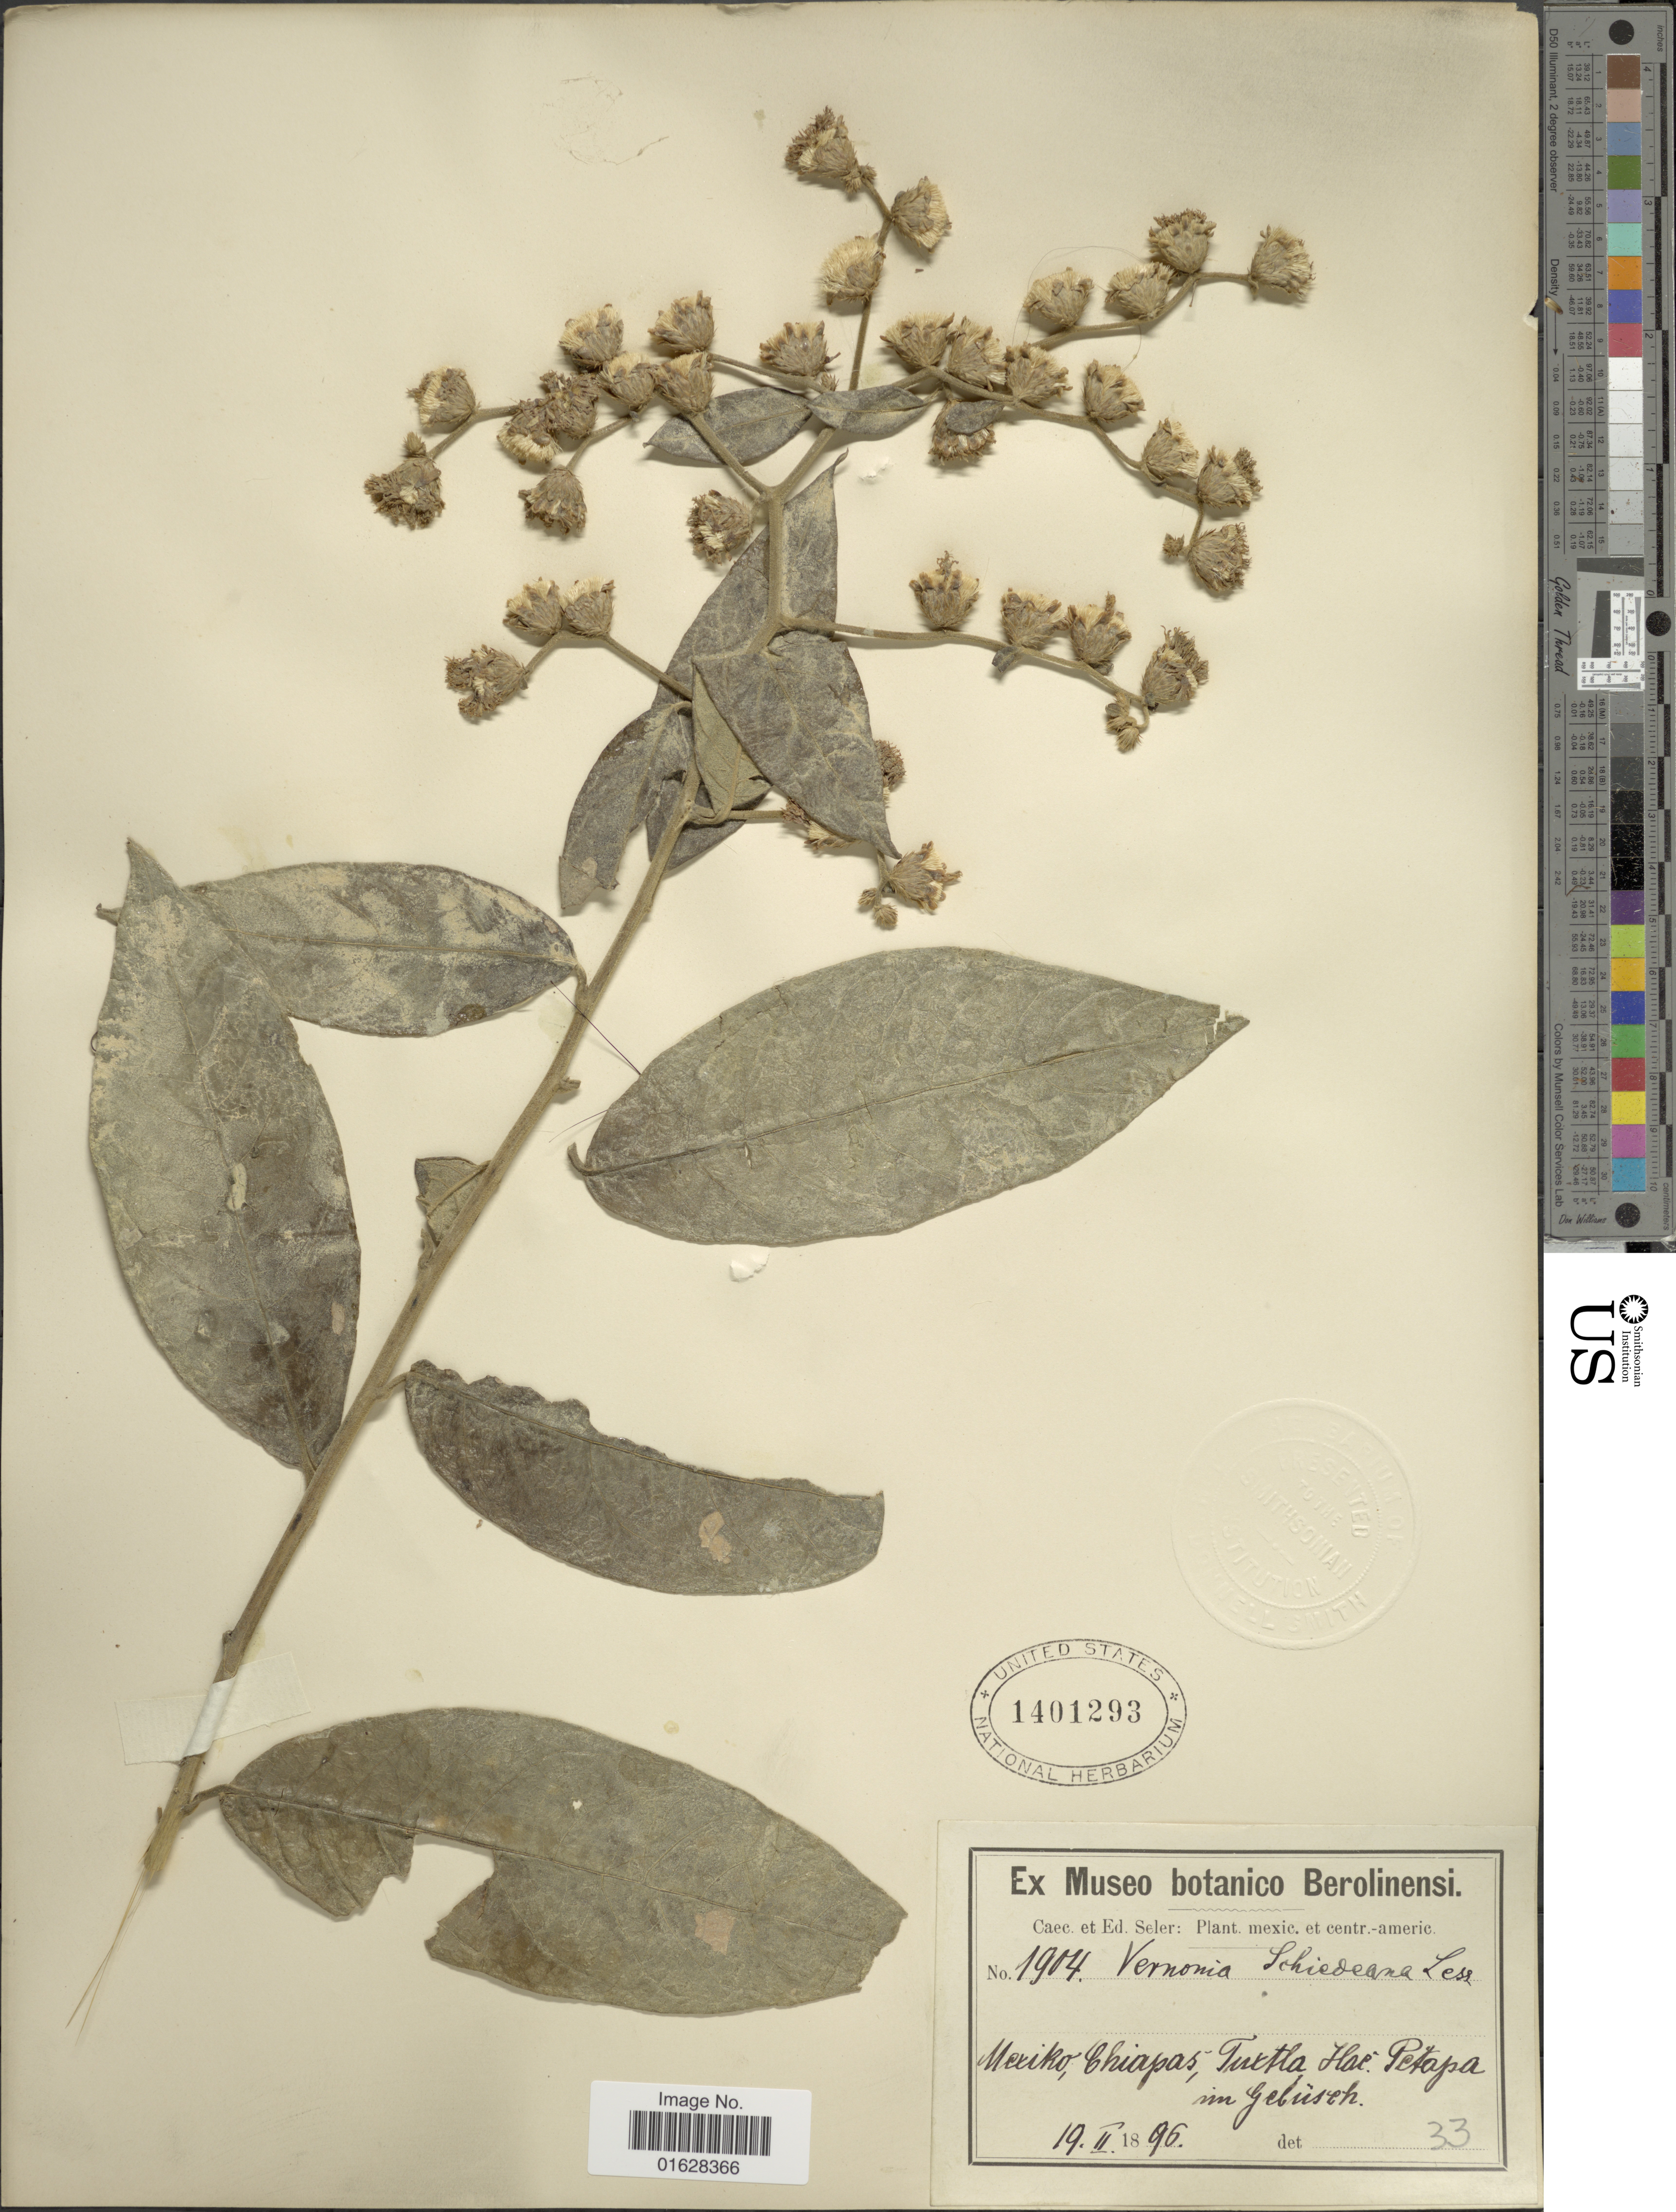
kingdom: Plantae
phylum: Tracheophyta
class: Magnoliopsida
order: Asterales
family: Asteraceae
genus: Lepidaploa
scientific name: Lepidaploa tortuosa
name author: (L.) H. Rob.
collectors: C. Seler & E. G. Seler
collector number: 1904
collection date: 1896-02-19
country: Mexico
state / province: Chiapas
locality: Mexico, Chiapas, Tuxtla Hac, Petapa in Gebusch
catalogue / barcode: US 1401293